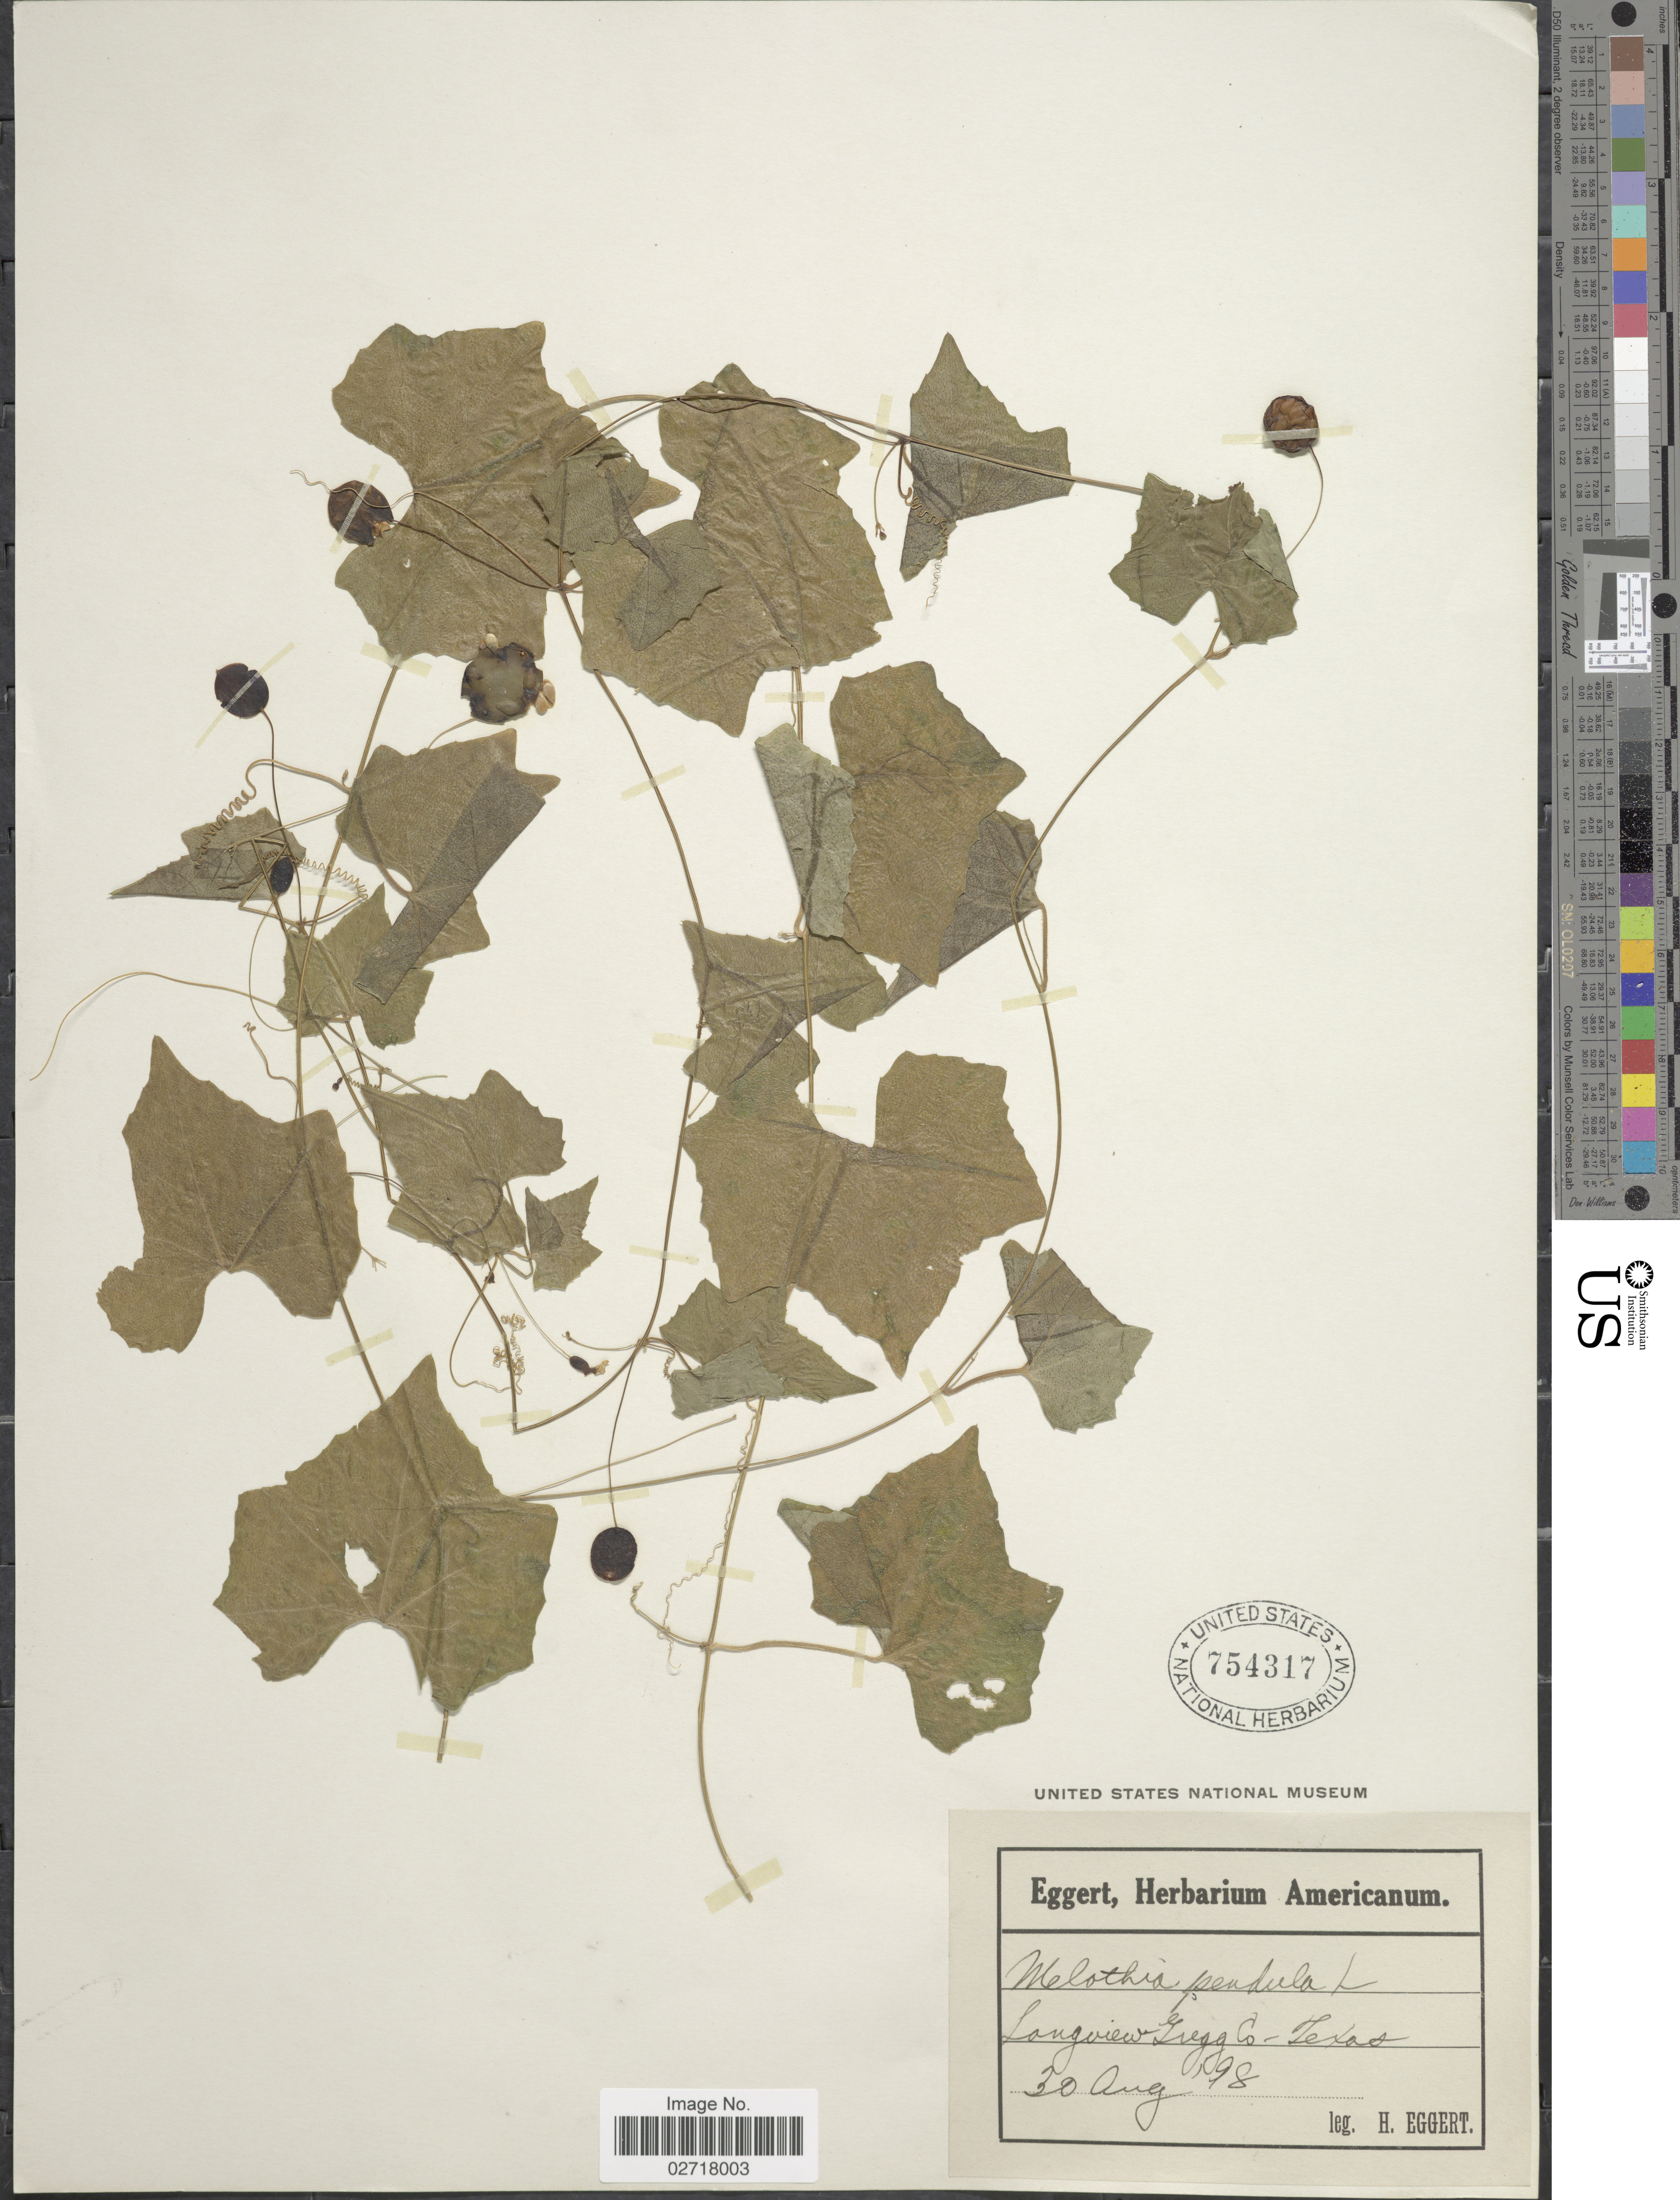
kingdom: Plantae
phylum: Tracheophyta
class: Magnoliopsida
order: Cucurbitales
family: Cucurbitaceae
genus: Melothria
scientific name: Melothria pendula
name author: L.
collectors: H. Eggert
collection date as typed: Transcribed d/m/y: 30/8/98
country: United States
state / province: Texas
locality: Longview Gregg Co.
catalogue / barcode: US 754317